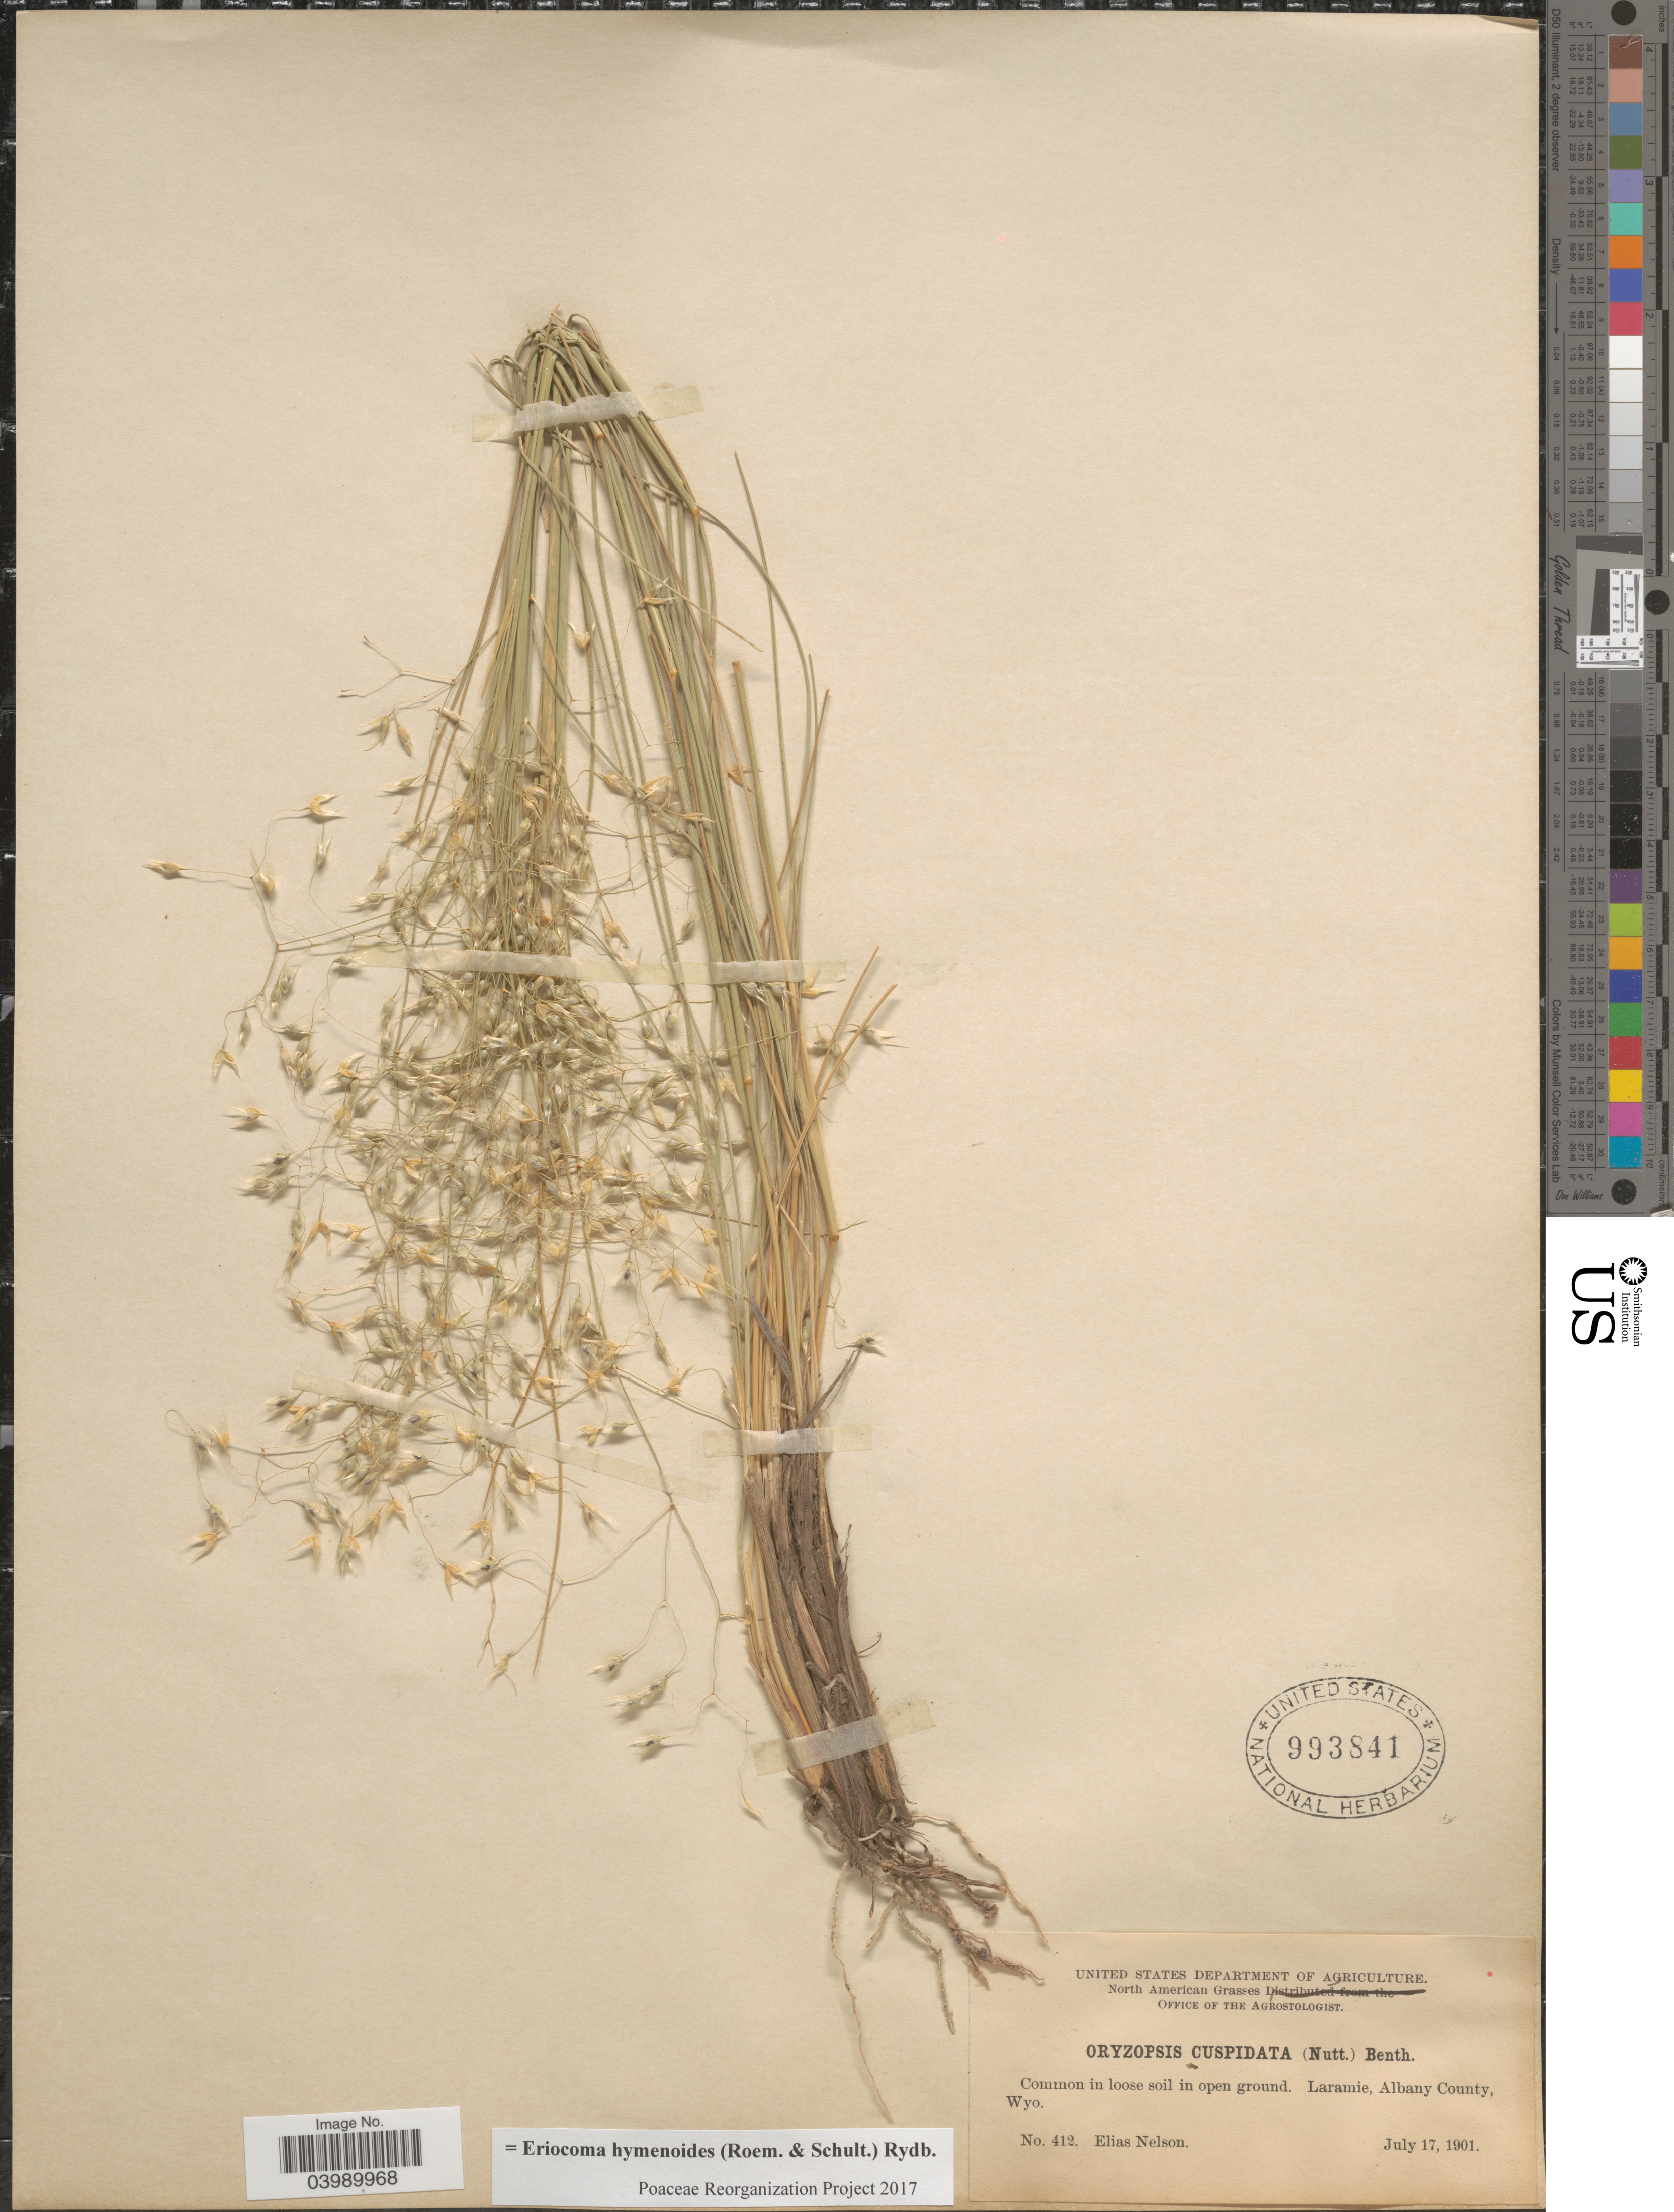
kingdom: Plantae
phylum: Tracheophyta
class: Liliopsida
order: Poales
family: Poaceae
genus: Eriocoma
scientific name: Eriocoma hymenoides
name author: (Roem. & Schult.) Rydb.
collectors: E. Nelson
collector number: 412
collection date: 1901-07-17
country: United States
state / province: Wyoming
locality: Laramie, Albany County.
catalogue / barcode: US 993841